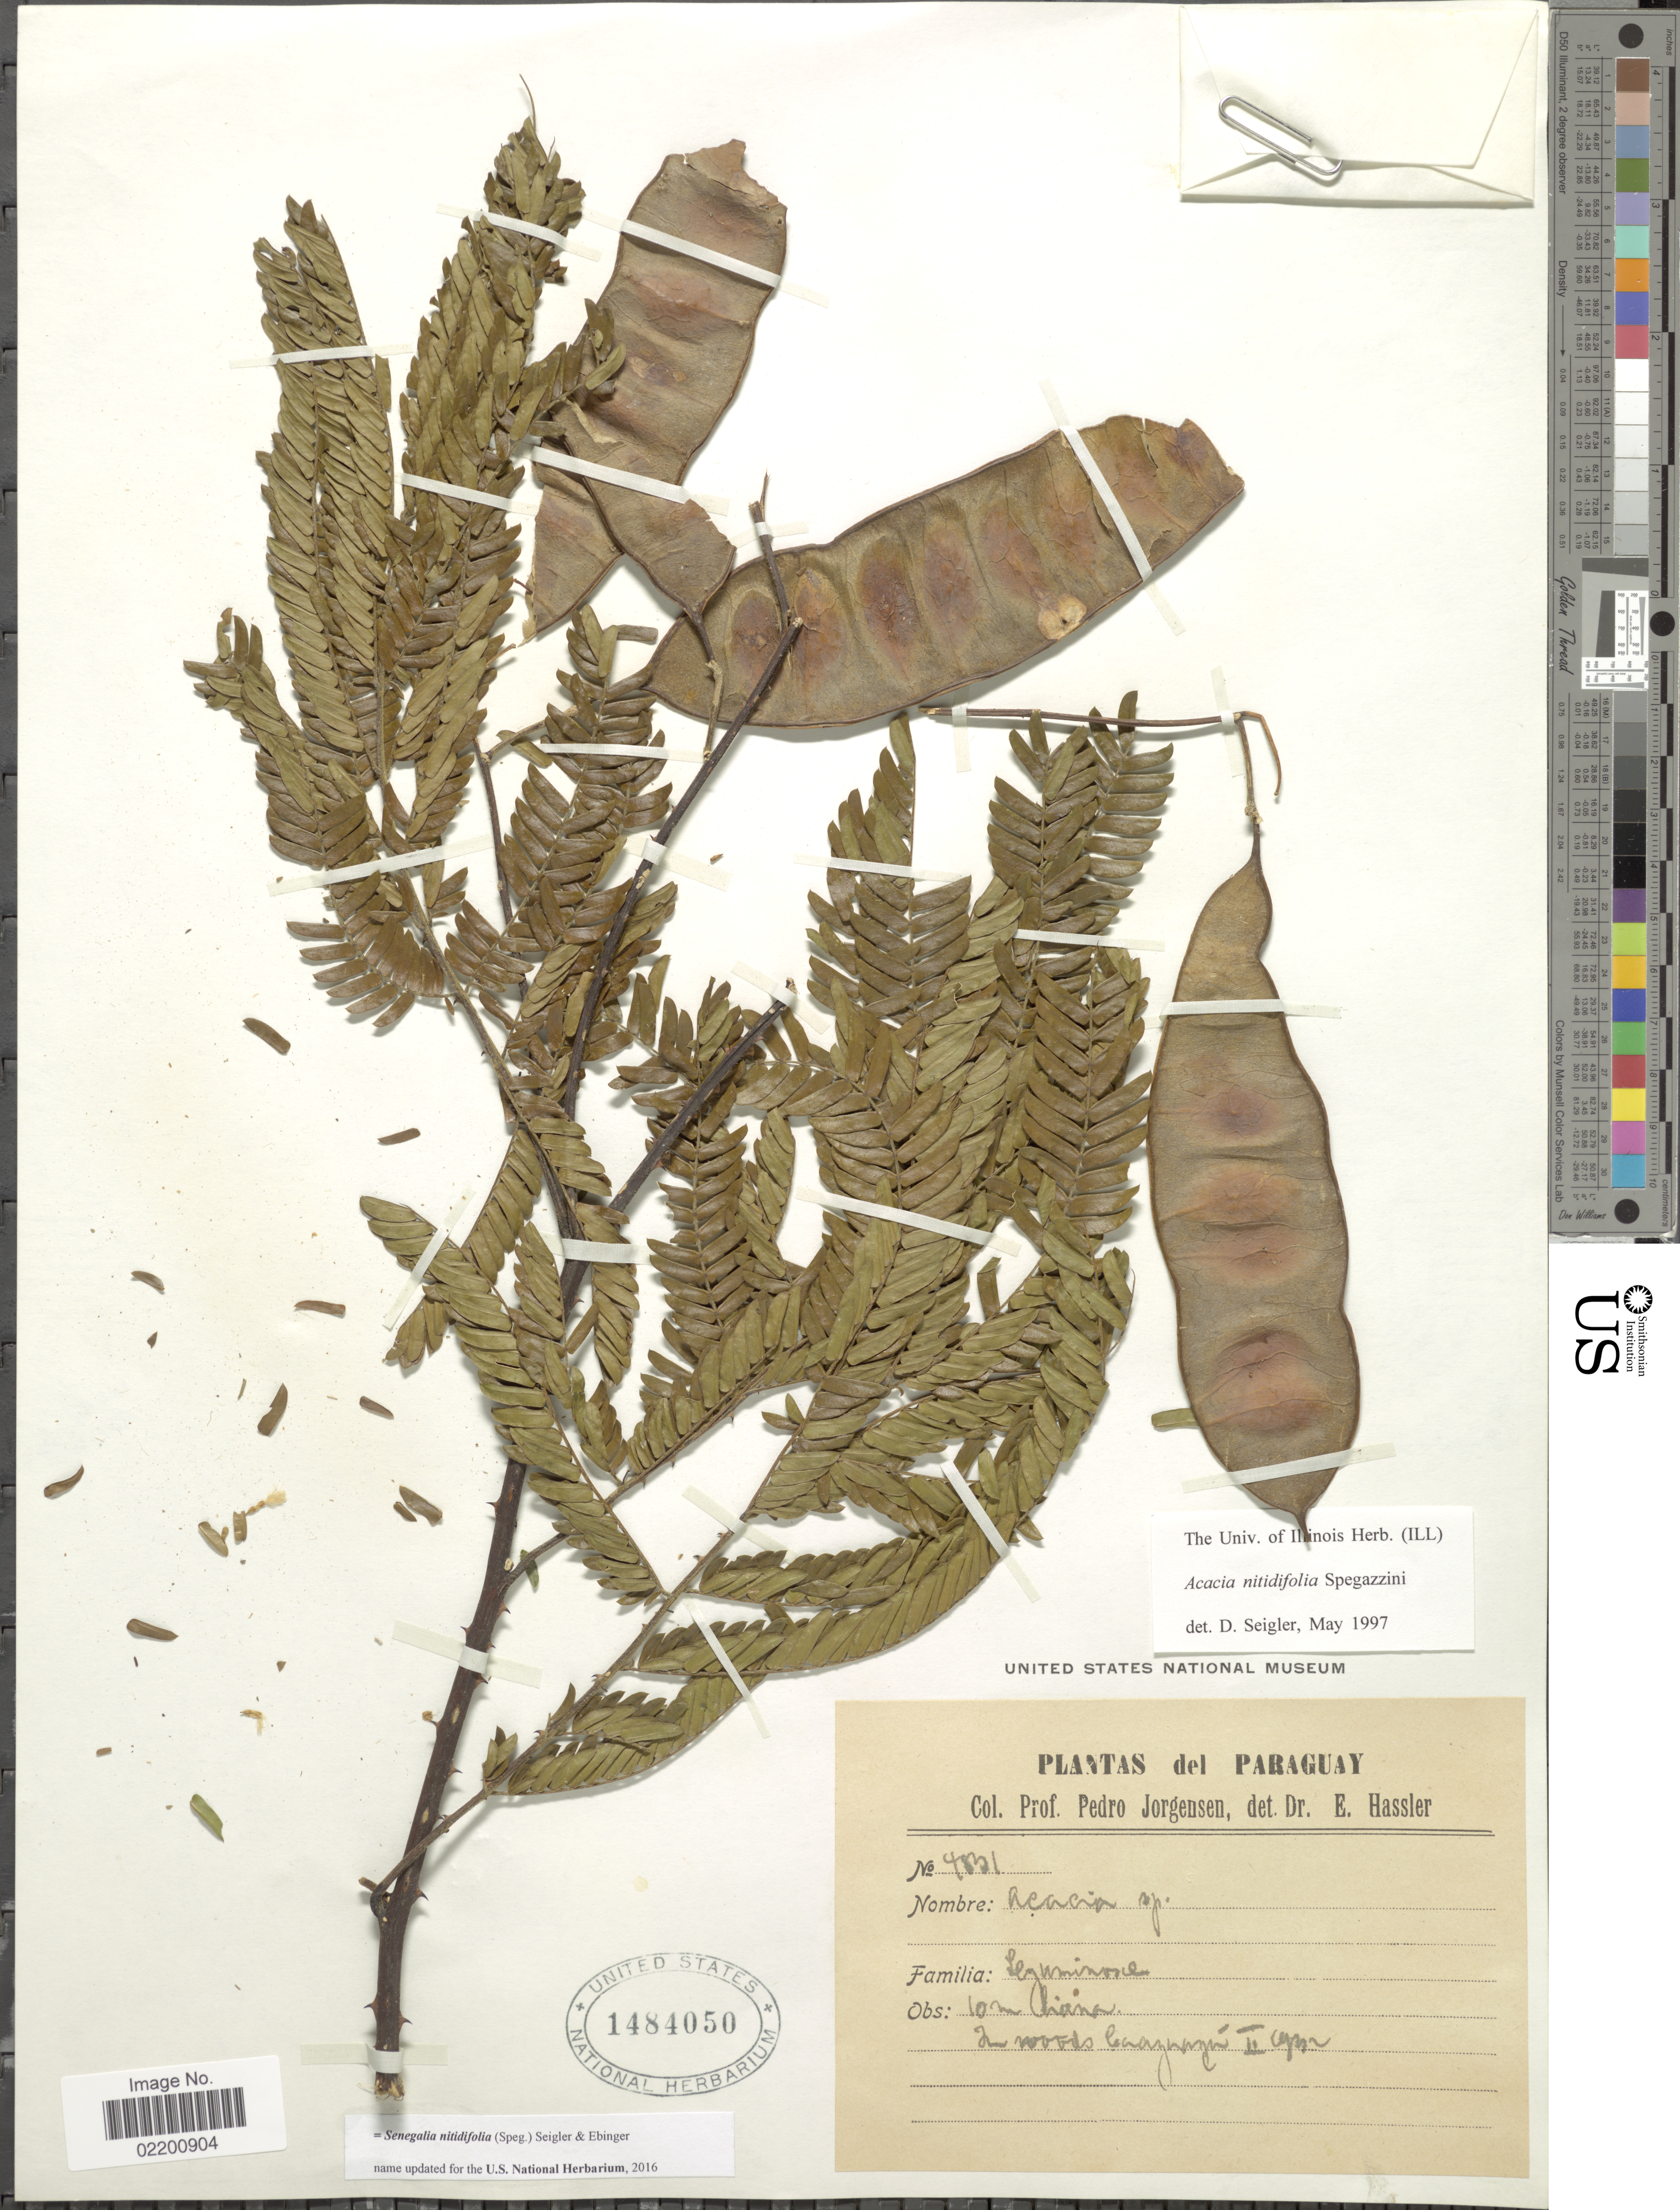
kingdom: Plantae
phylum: Tracheophyta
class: Magnoliopsida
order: Fabales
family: Fabaceae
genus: Senegalia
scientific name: Senegalia nitidifolia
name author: (Speg.) Seigler & Ebinger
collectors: P. Jörgensen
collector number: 4831*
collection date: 1932-02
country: Paraguay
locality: In woods Caaguazú.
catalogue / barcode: US 1484050